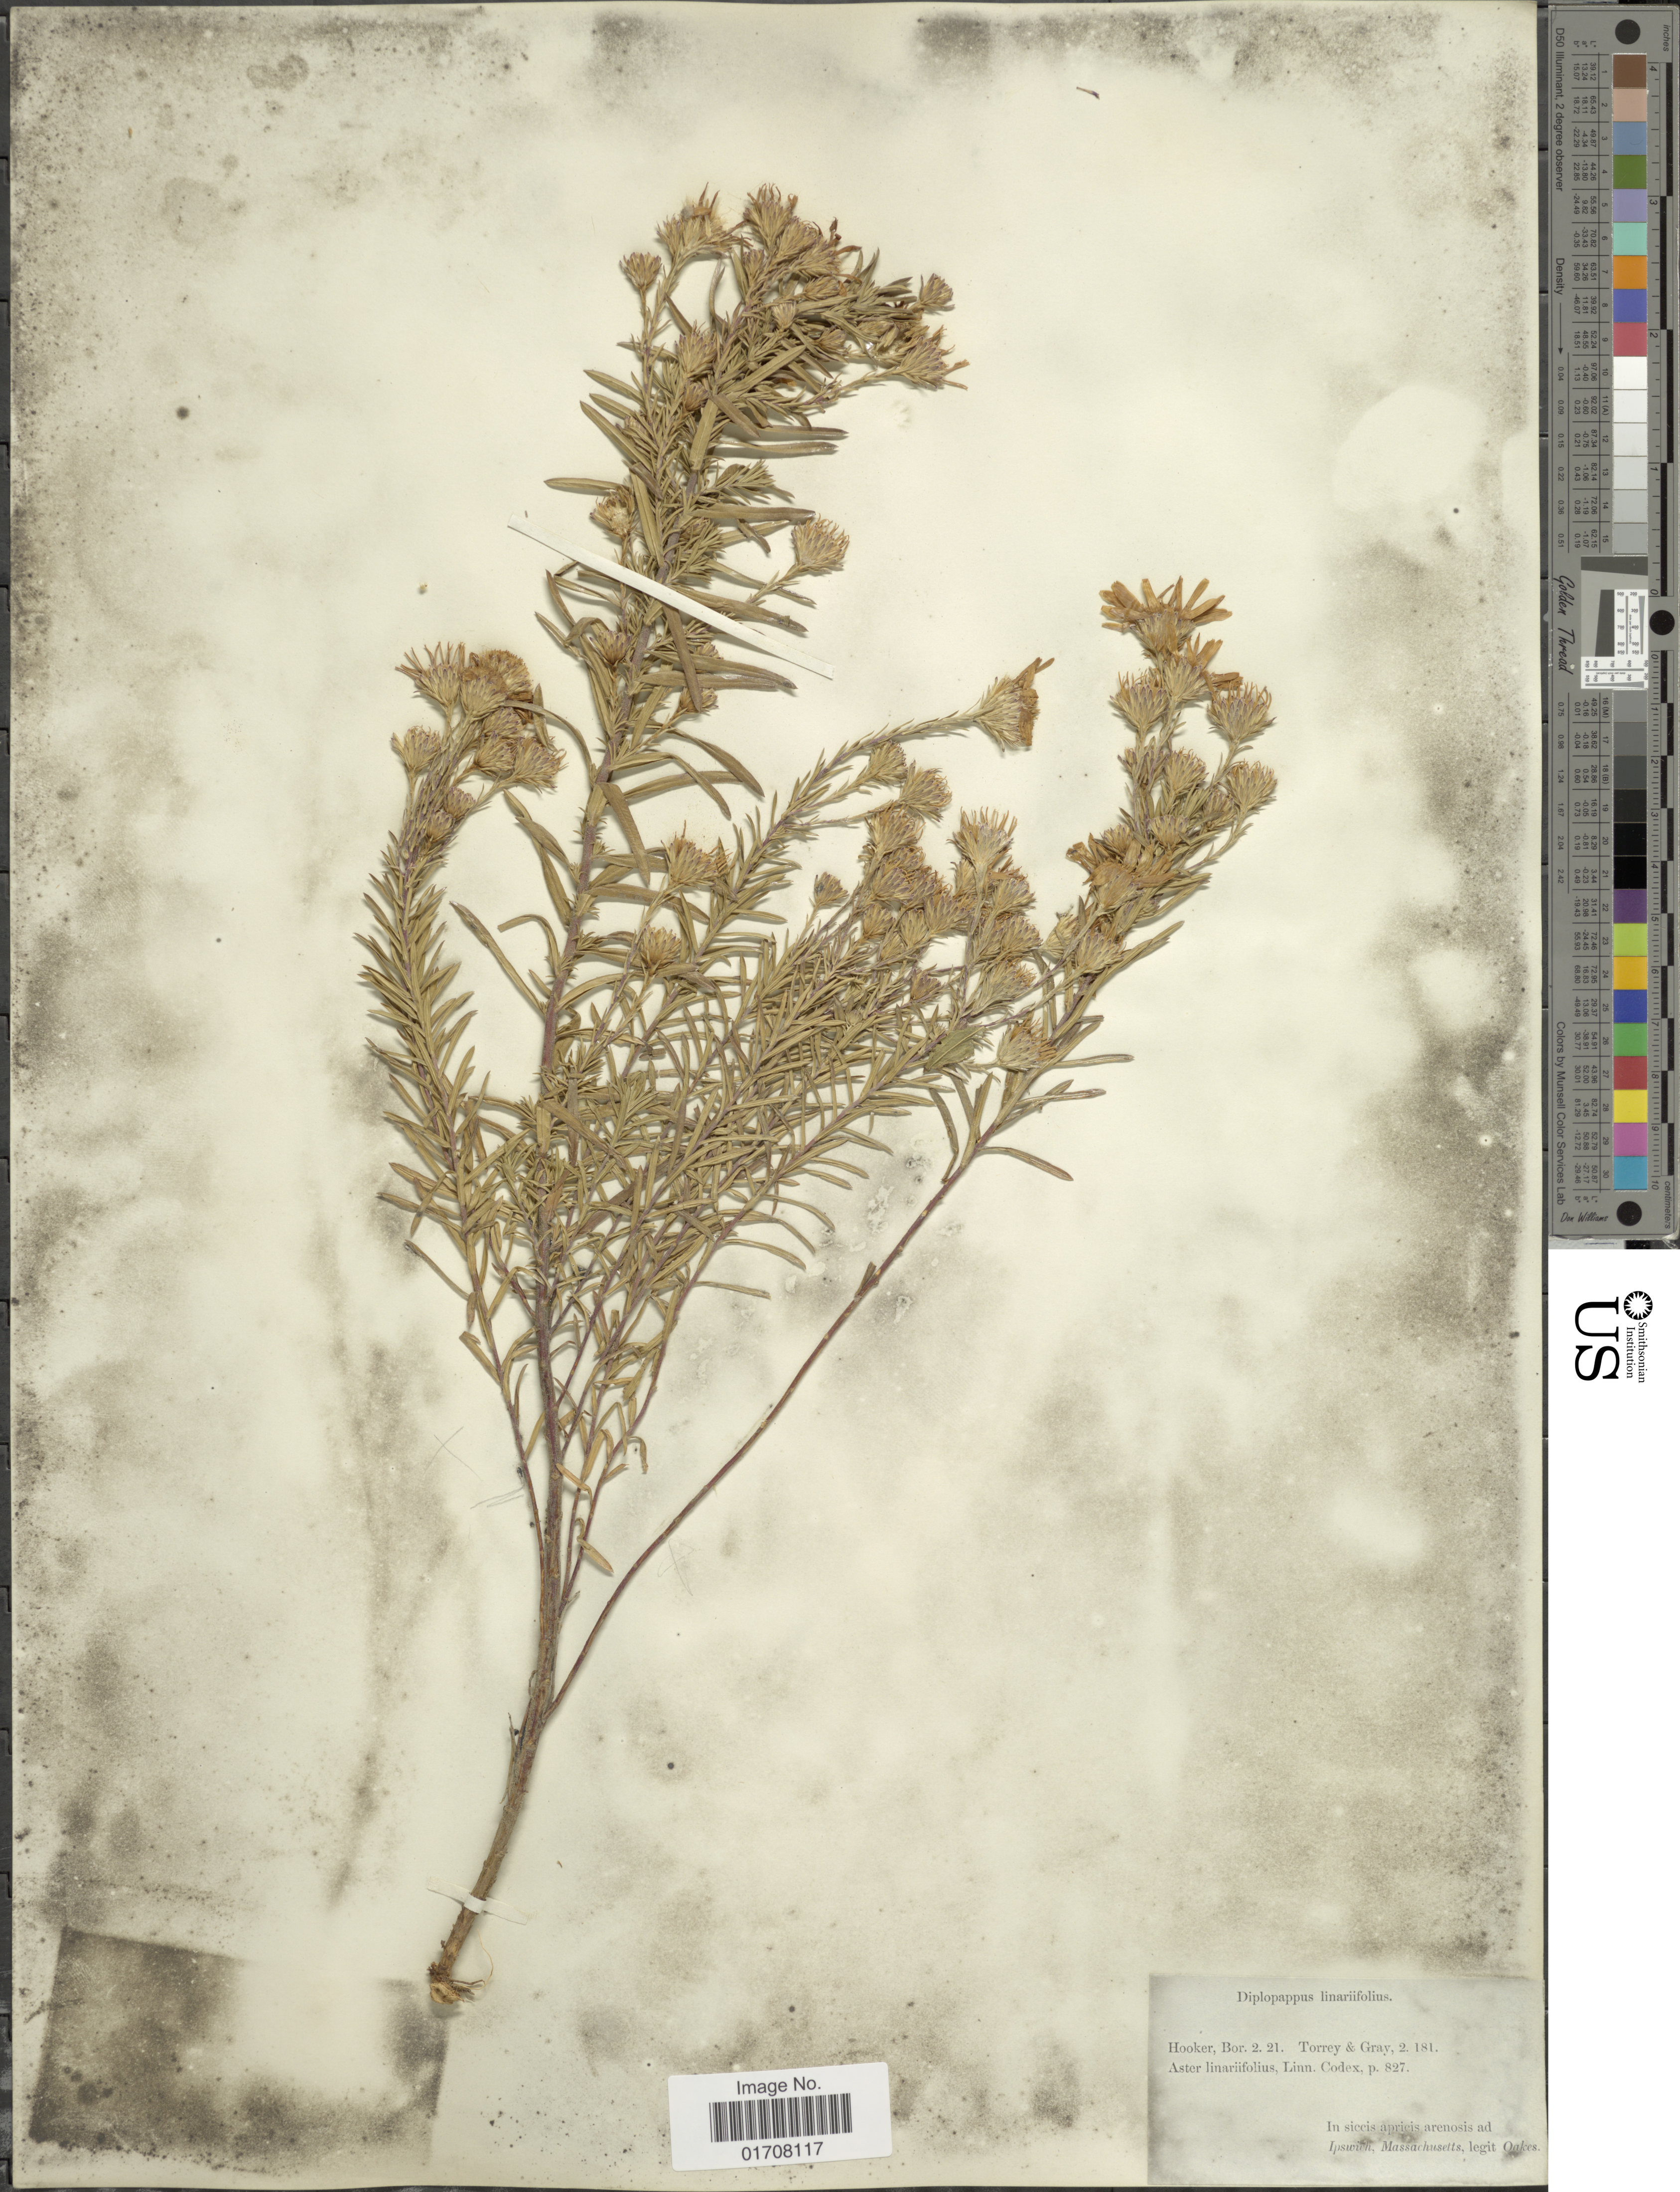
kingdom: Plantae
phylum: Tracheophyta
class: Magnoliopsida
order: Asterales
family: Asteraceae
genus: Ionactis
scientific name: Ionactis linariifolia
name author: (L.) Greene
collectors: -. Oakes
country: United States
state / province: Massachusetts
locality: Ipswich